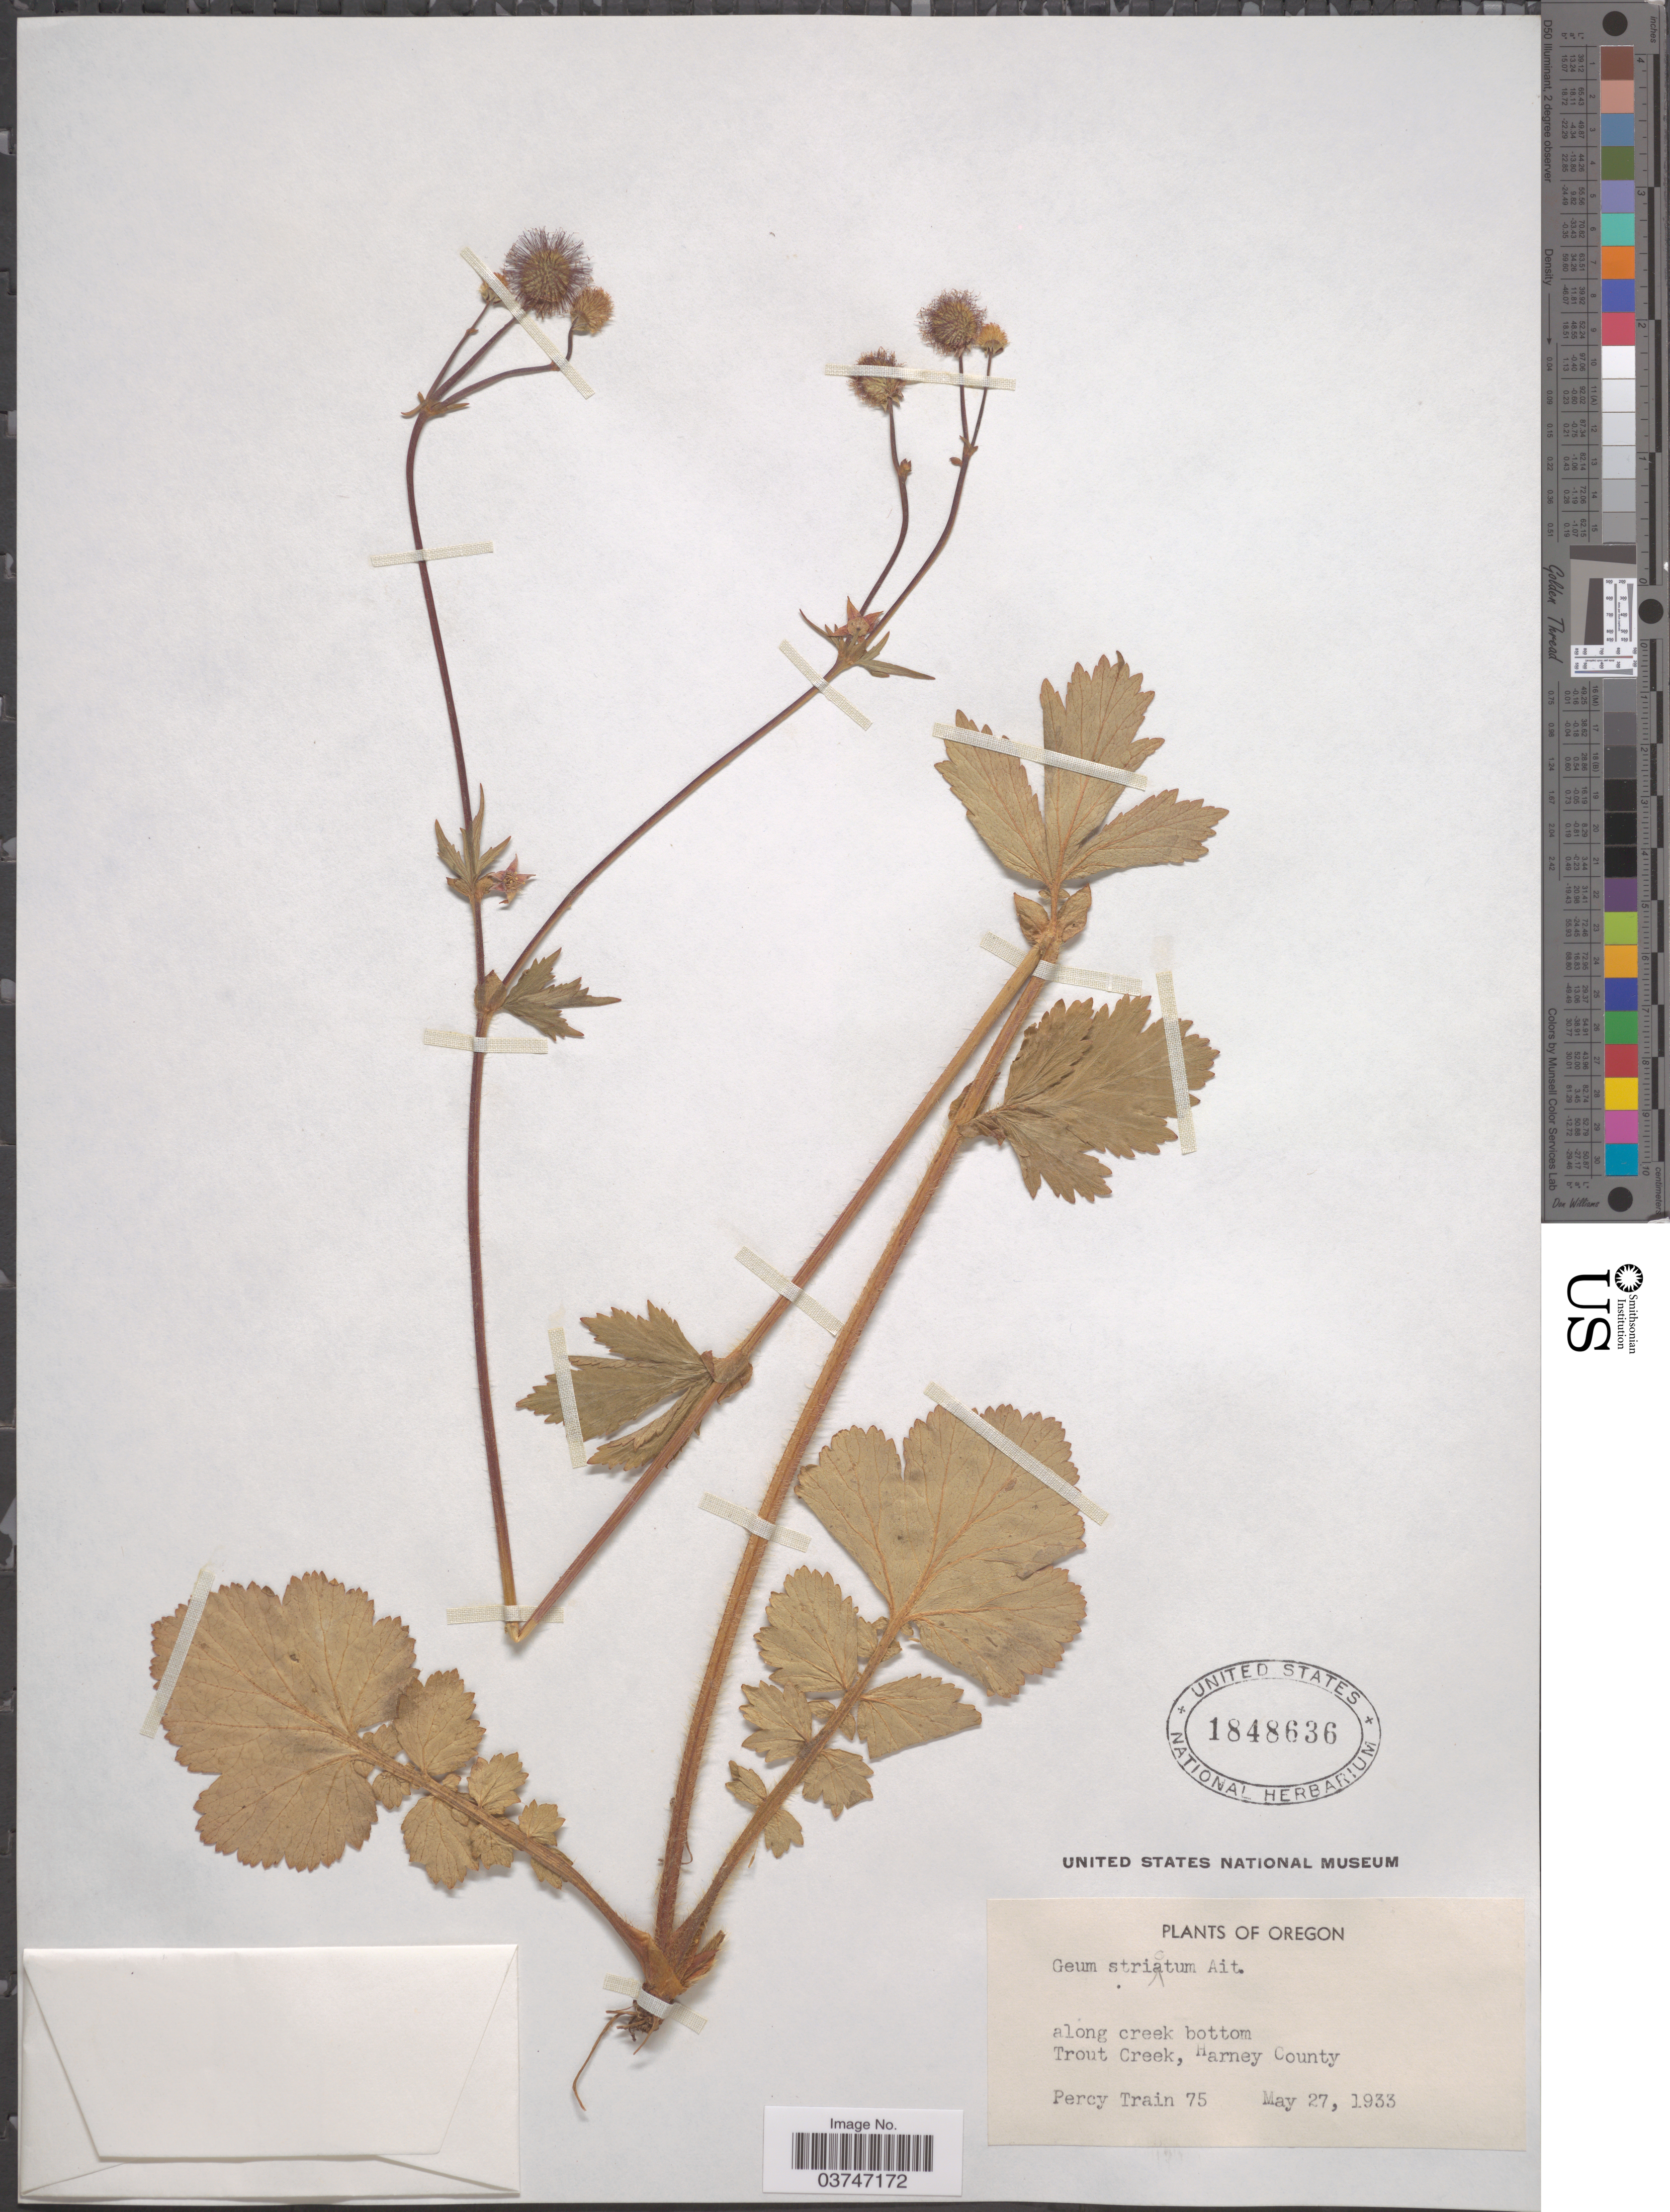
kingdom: Plantae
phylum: Tracheophyta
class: Magnoliopsida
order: Rosales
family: Rosaceae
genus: Geum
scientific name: Geum aleppicum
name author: Jacq.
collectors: P. Train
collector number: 75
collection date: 1933-05-27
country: United States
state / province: Oregon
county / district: Harney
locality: Along creek bottom. Trout Creek, Harney County.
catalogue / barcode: US 1848636